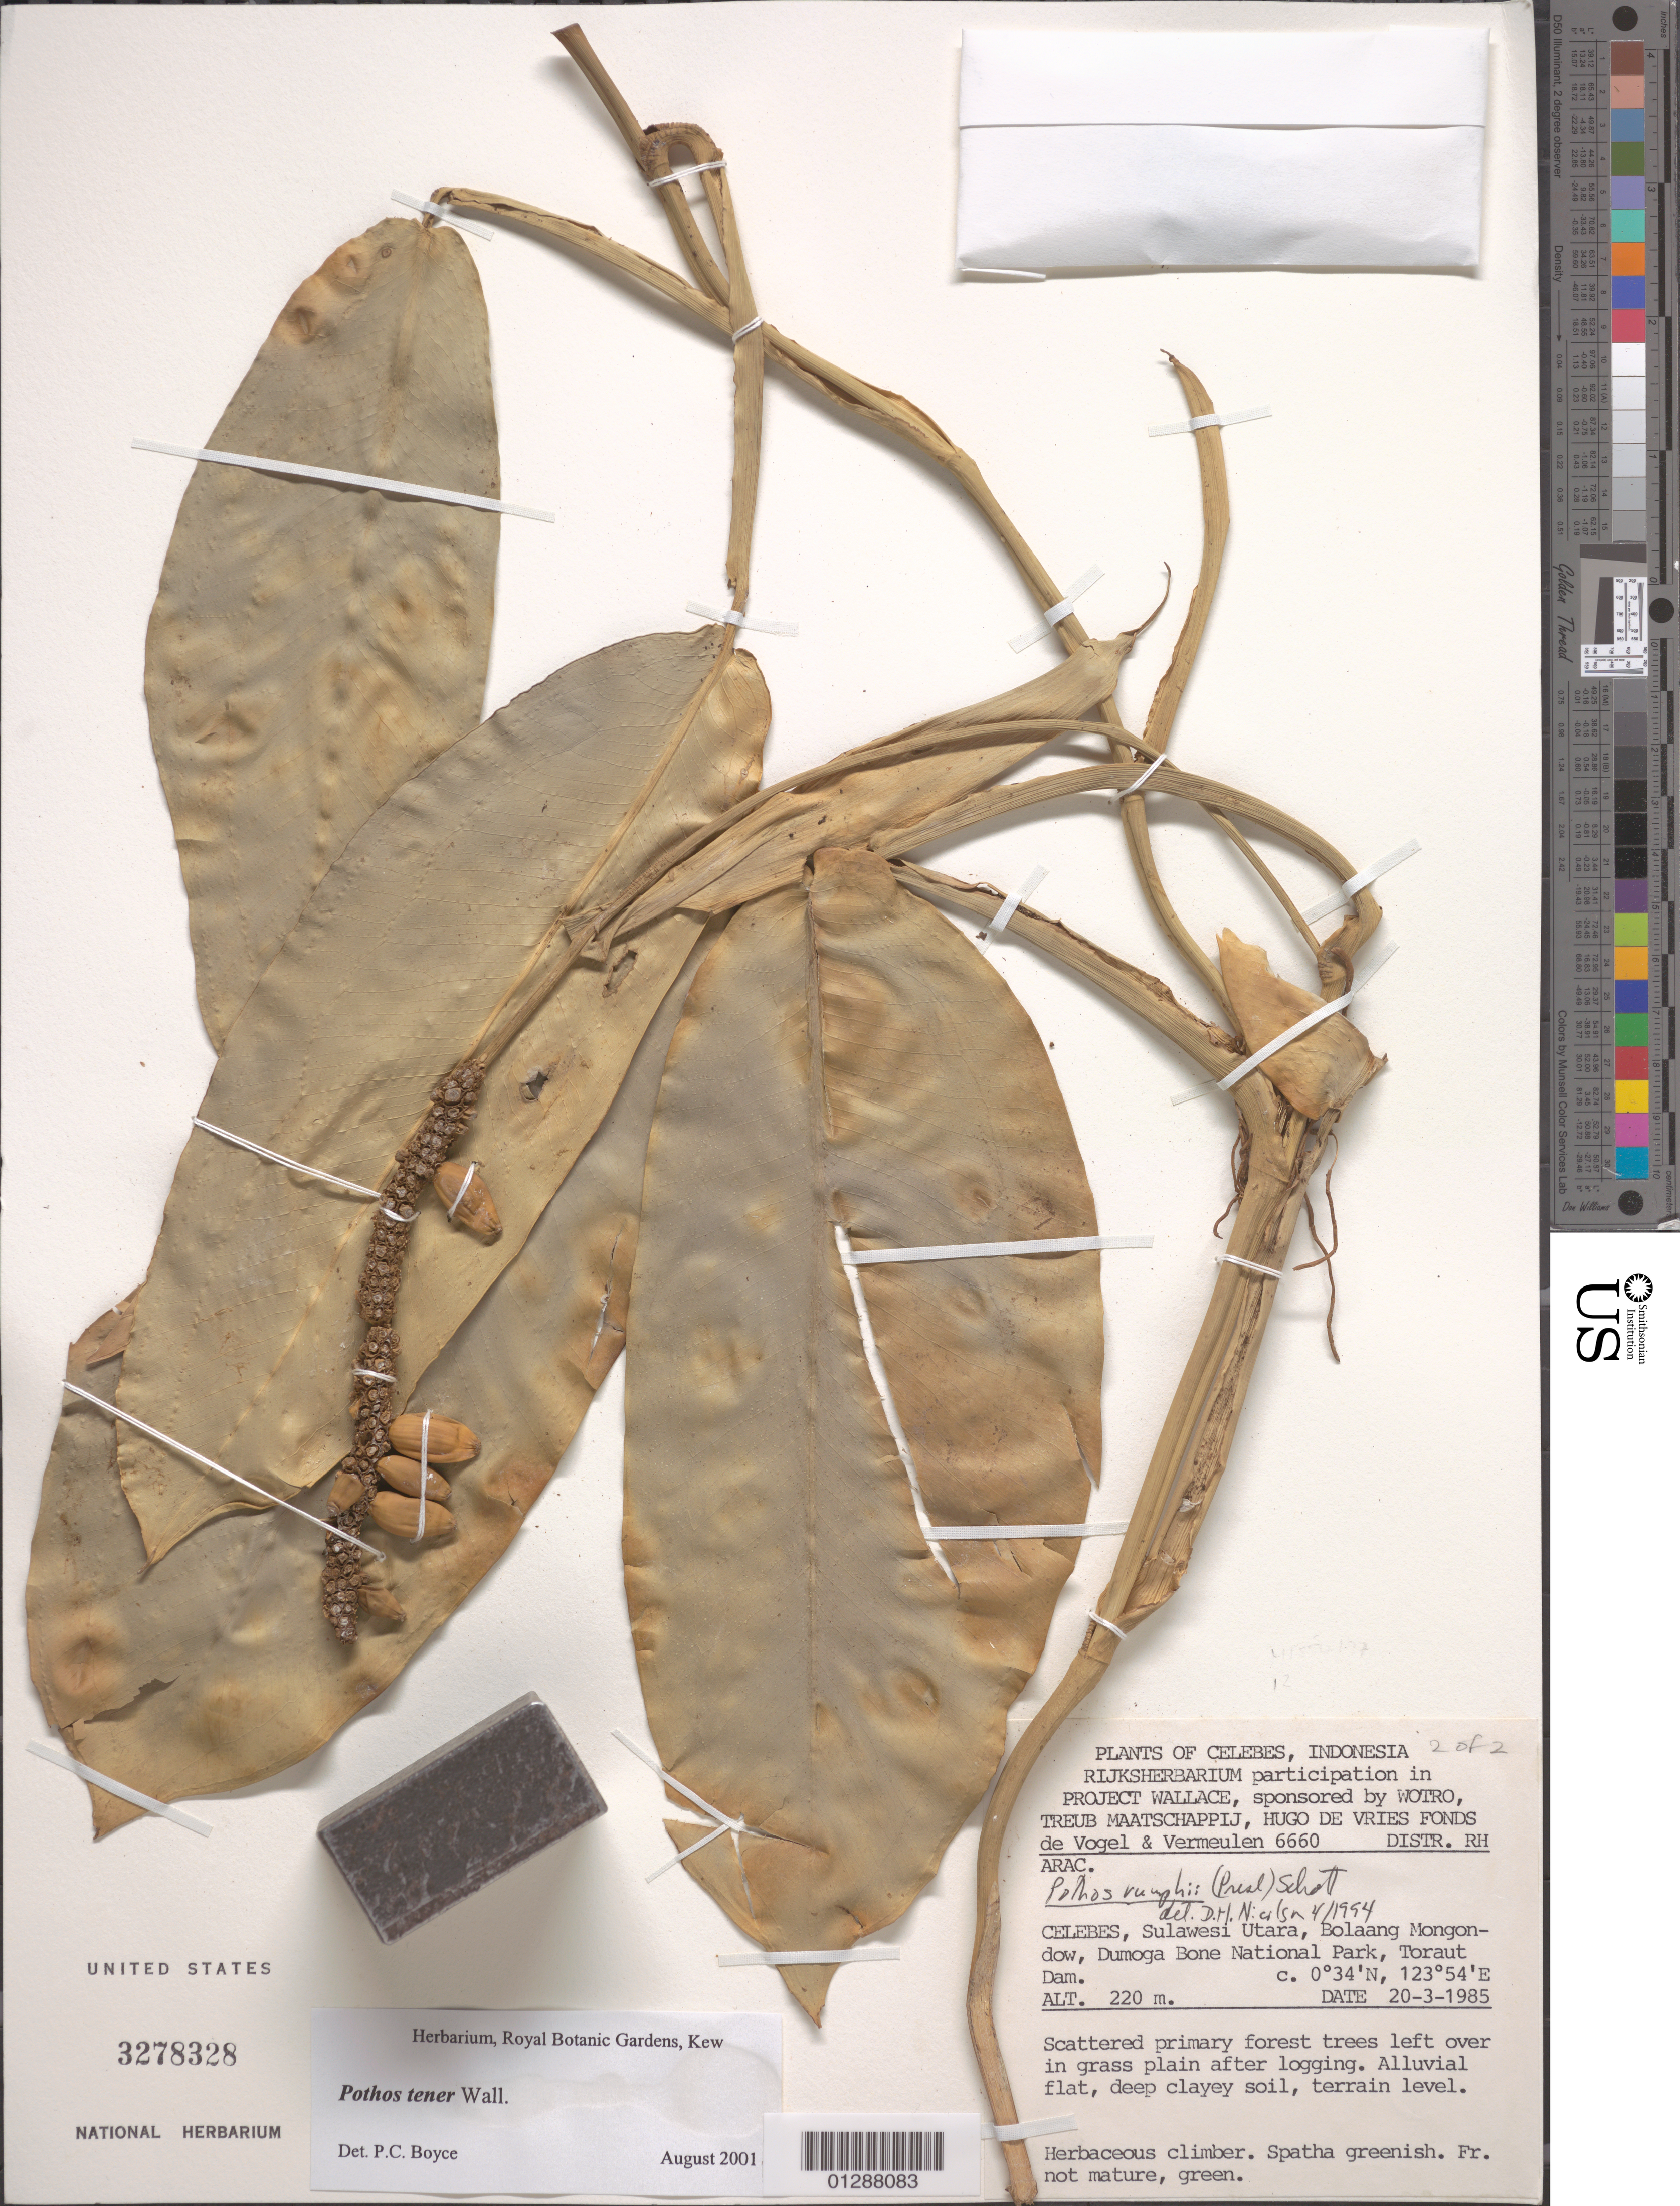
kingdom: Plantae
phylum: Tracheophyta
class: Liliopsida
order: Alismatales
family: Araceae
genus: Pothos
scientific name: Pothos tener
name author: Wall.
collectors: d. Vogel & Vermeulen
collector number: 6660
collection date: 1985-03-20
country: Indonesia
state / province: Sulawesi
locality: Celebes, Sulawesi Utara, Bolaang Mongondow, Dumoga Bone National Park, Toraut Dam.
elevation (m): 220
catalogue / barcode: US 3278328